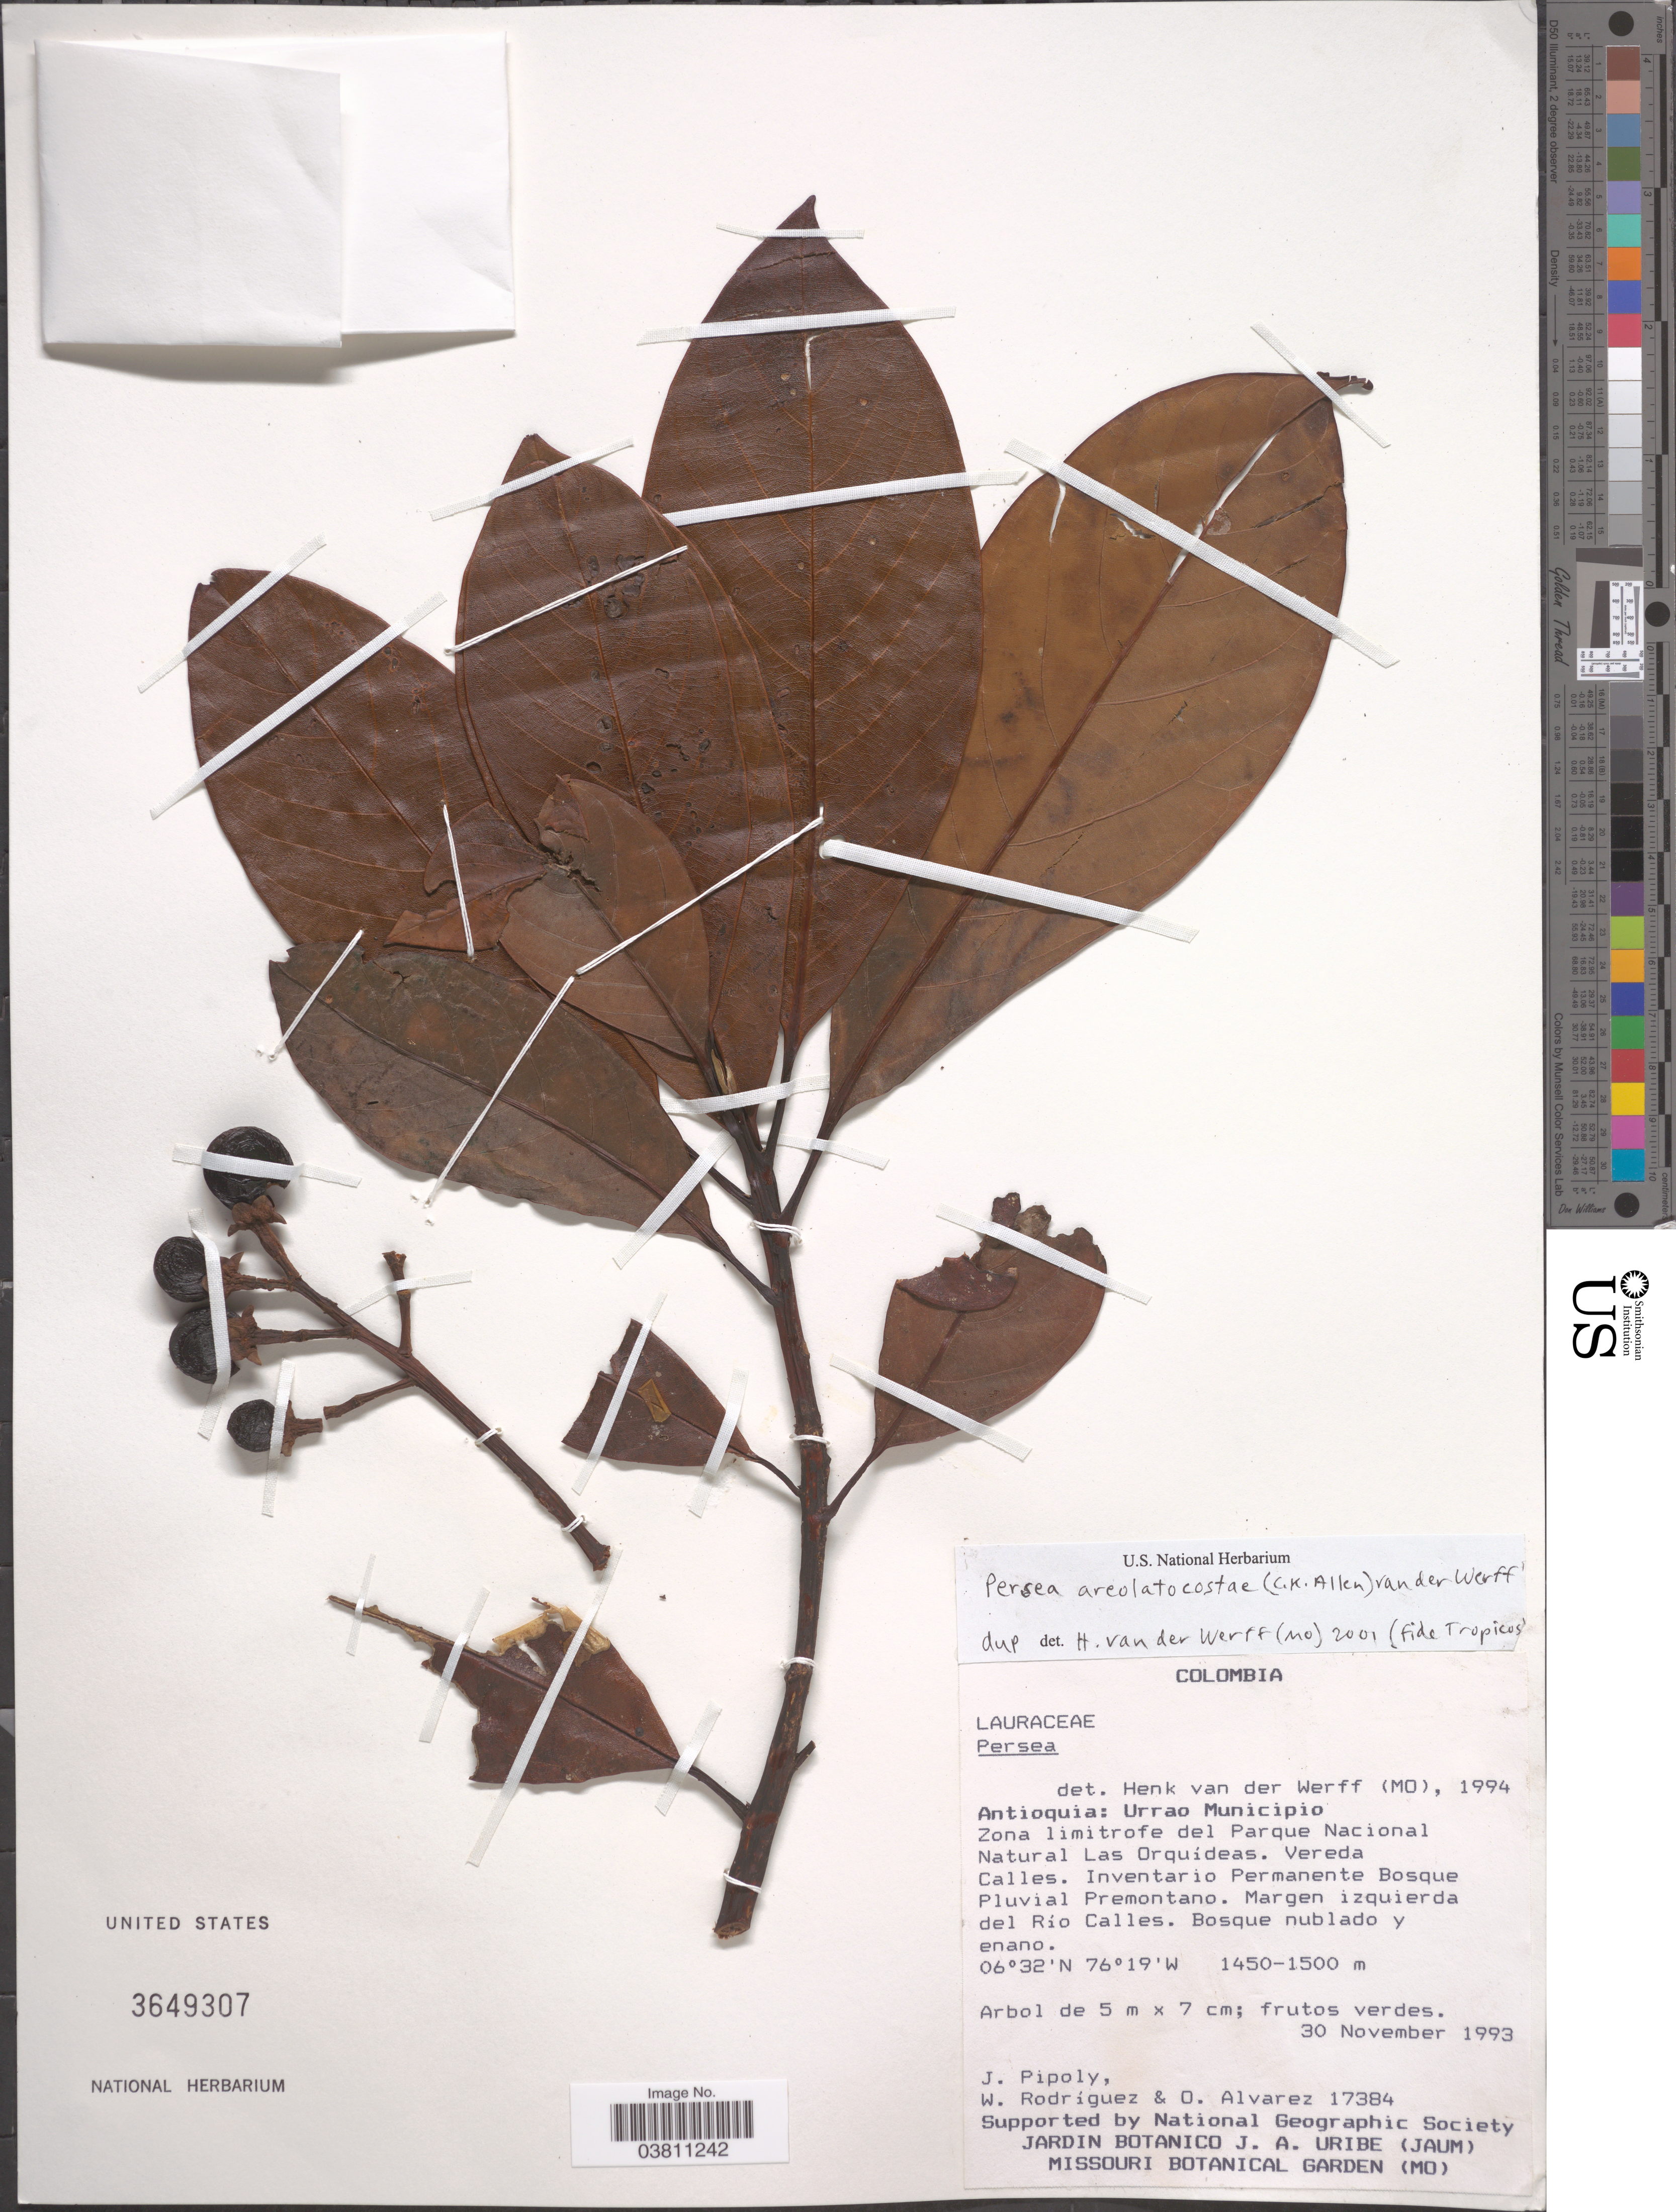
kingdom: Plantae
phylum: Tracheophyta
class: Magnoliopsida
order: Laurales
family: Lauraceae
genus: Persea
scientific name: Persea areolatocostae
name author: (C.K. Allen) van der Werff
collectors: J. J. Pipoly, W. Rodriguez & O. Alvarez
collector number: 17384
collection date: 1993-11-30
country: Colombia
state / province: Antioquia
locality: Urrao Municipio. Zona limitrofe del Parque Nacional Natural Las Orquídeas. Vereda Calles. Inventario Permanente Bosque Pluvial Premontano. Margen izquierda del Río Calles.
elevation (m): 1450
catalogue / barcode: US 3649307